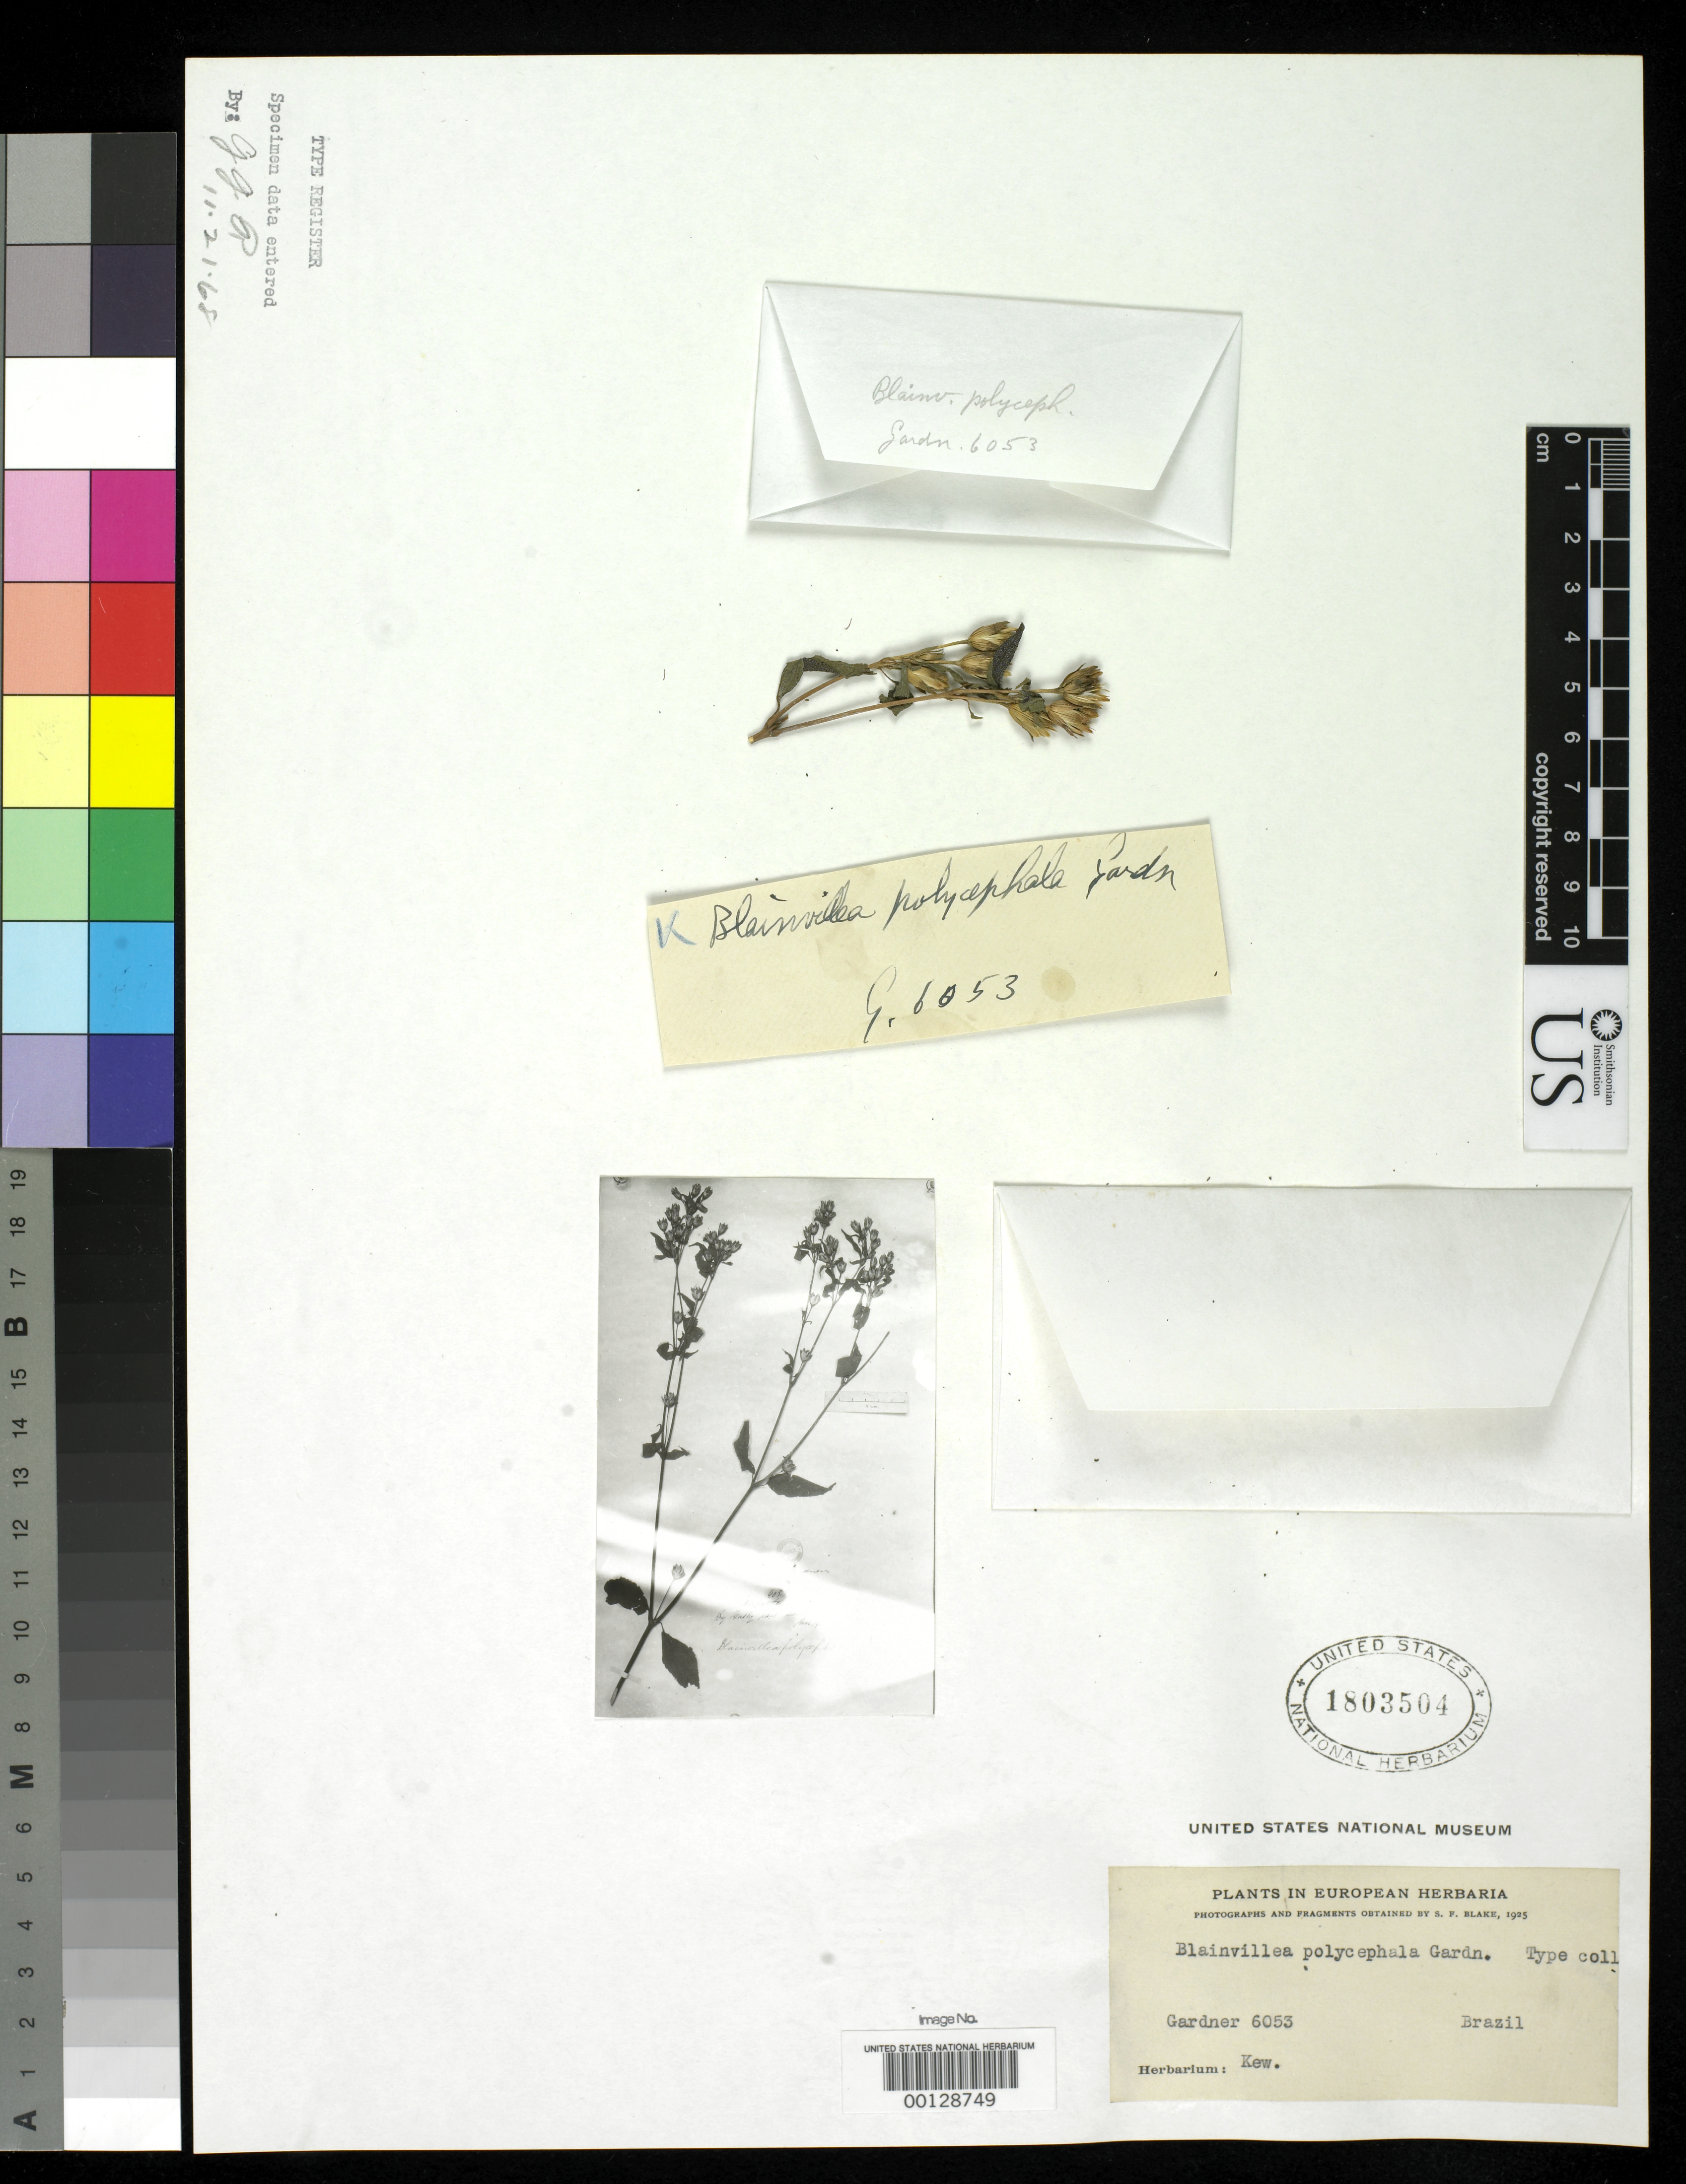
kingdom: Plantae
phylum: Tracheophyta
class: Magnoliopsida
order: Asterales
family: Asteraceae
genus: Blainvillea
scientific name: Blainvillea polycephala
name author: Gardner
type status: Type Fragment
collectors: G. Gardner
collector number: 6053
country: Brazil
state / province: Minas Gerais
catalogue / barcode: US 1803504